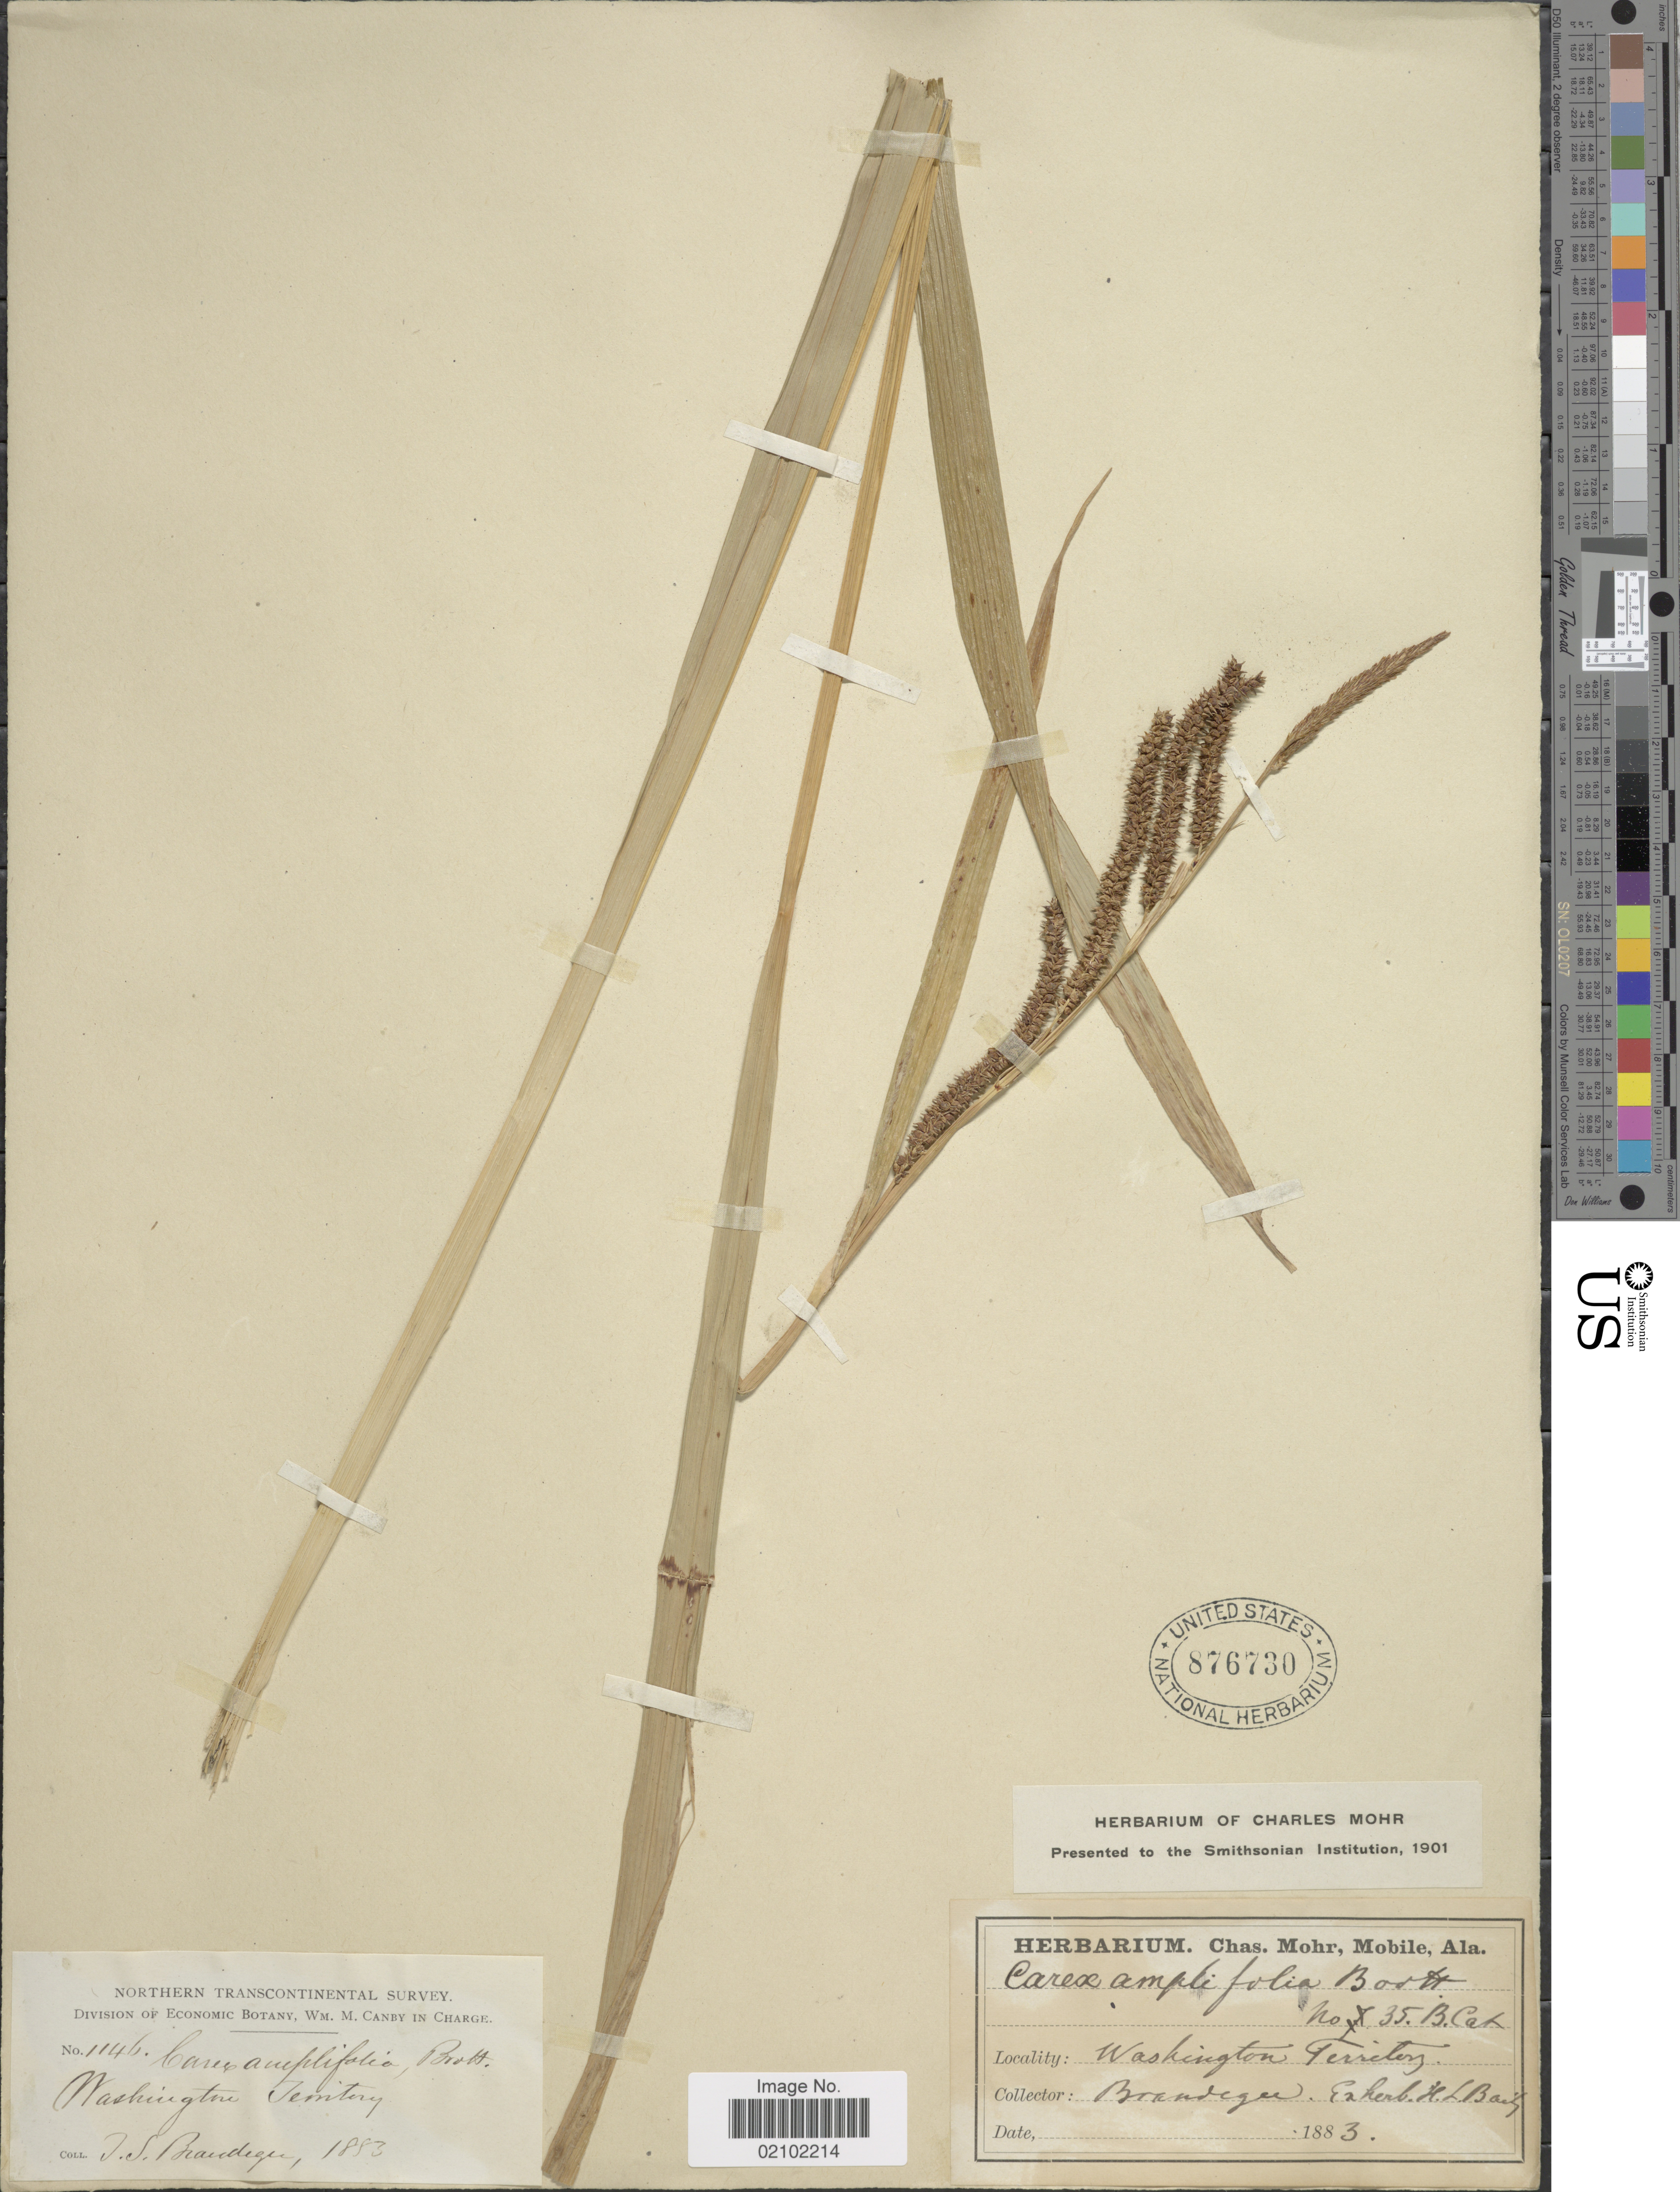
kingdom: Plantae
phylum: Tracheophyta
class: Liliopsida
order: Poales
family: Cyperaceae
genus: Carex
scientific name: Carex amplifolia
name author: Boott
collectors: T. S. Brandegee (herbarium)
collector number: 1146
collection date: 1883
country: United States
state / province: Washington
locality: Northern Transcontinental, Washington Territory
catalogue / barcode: US 876730